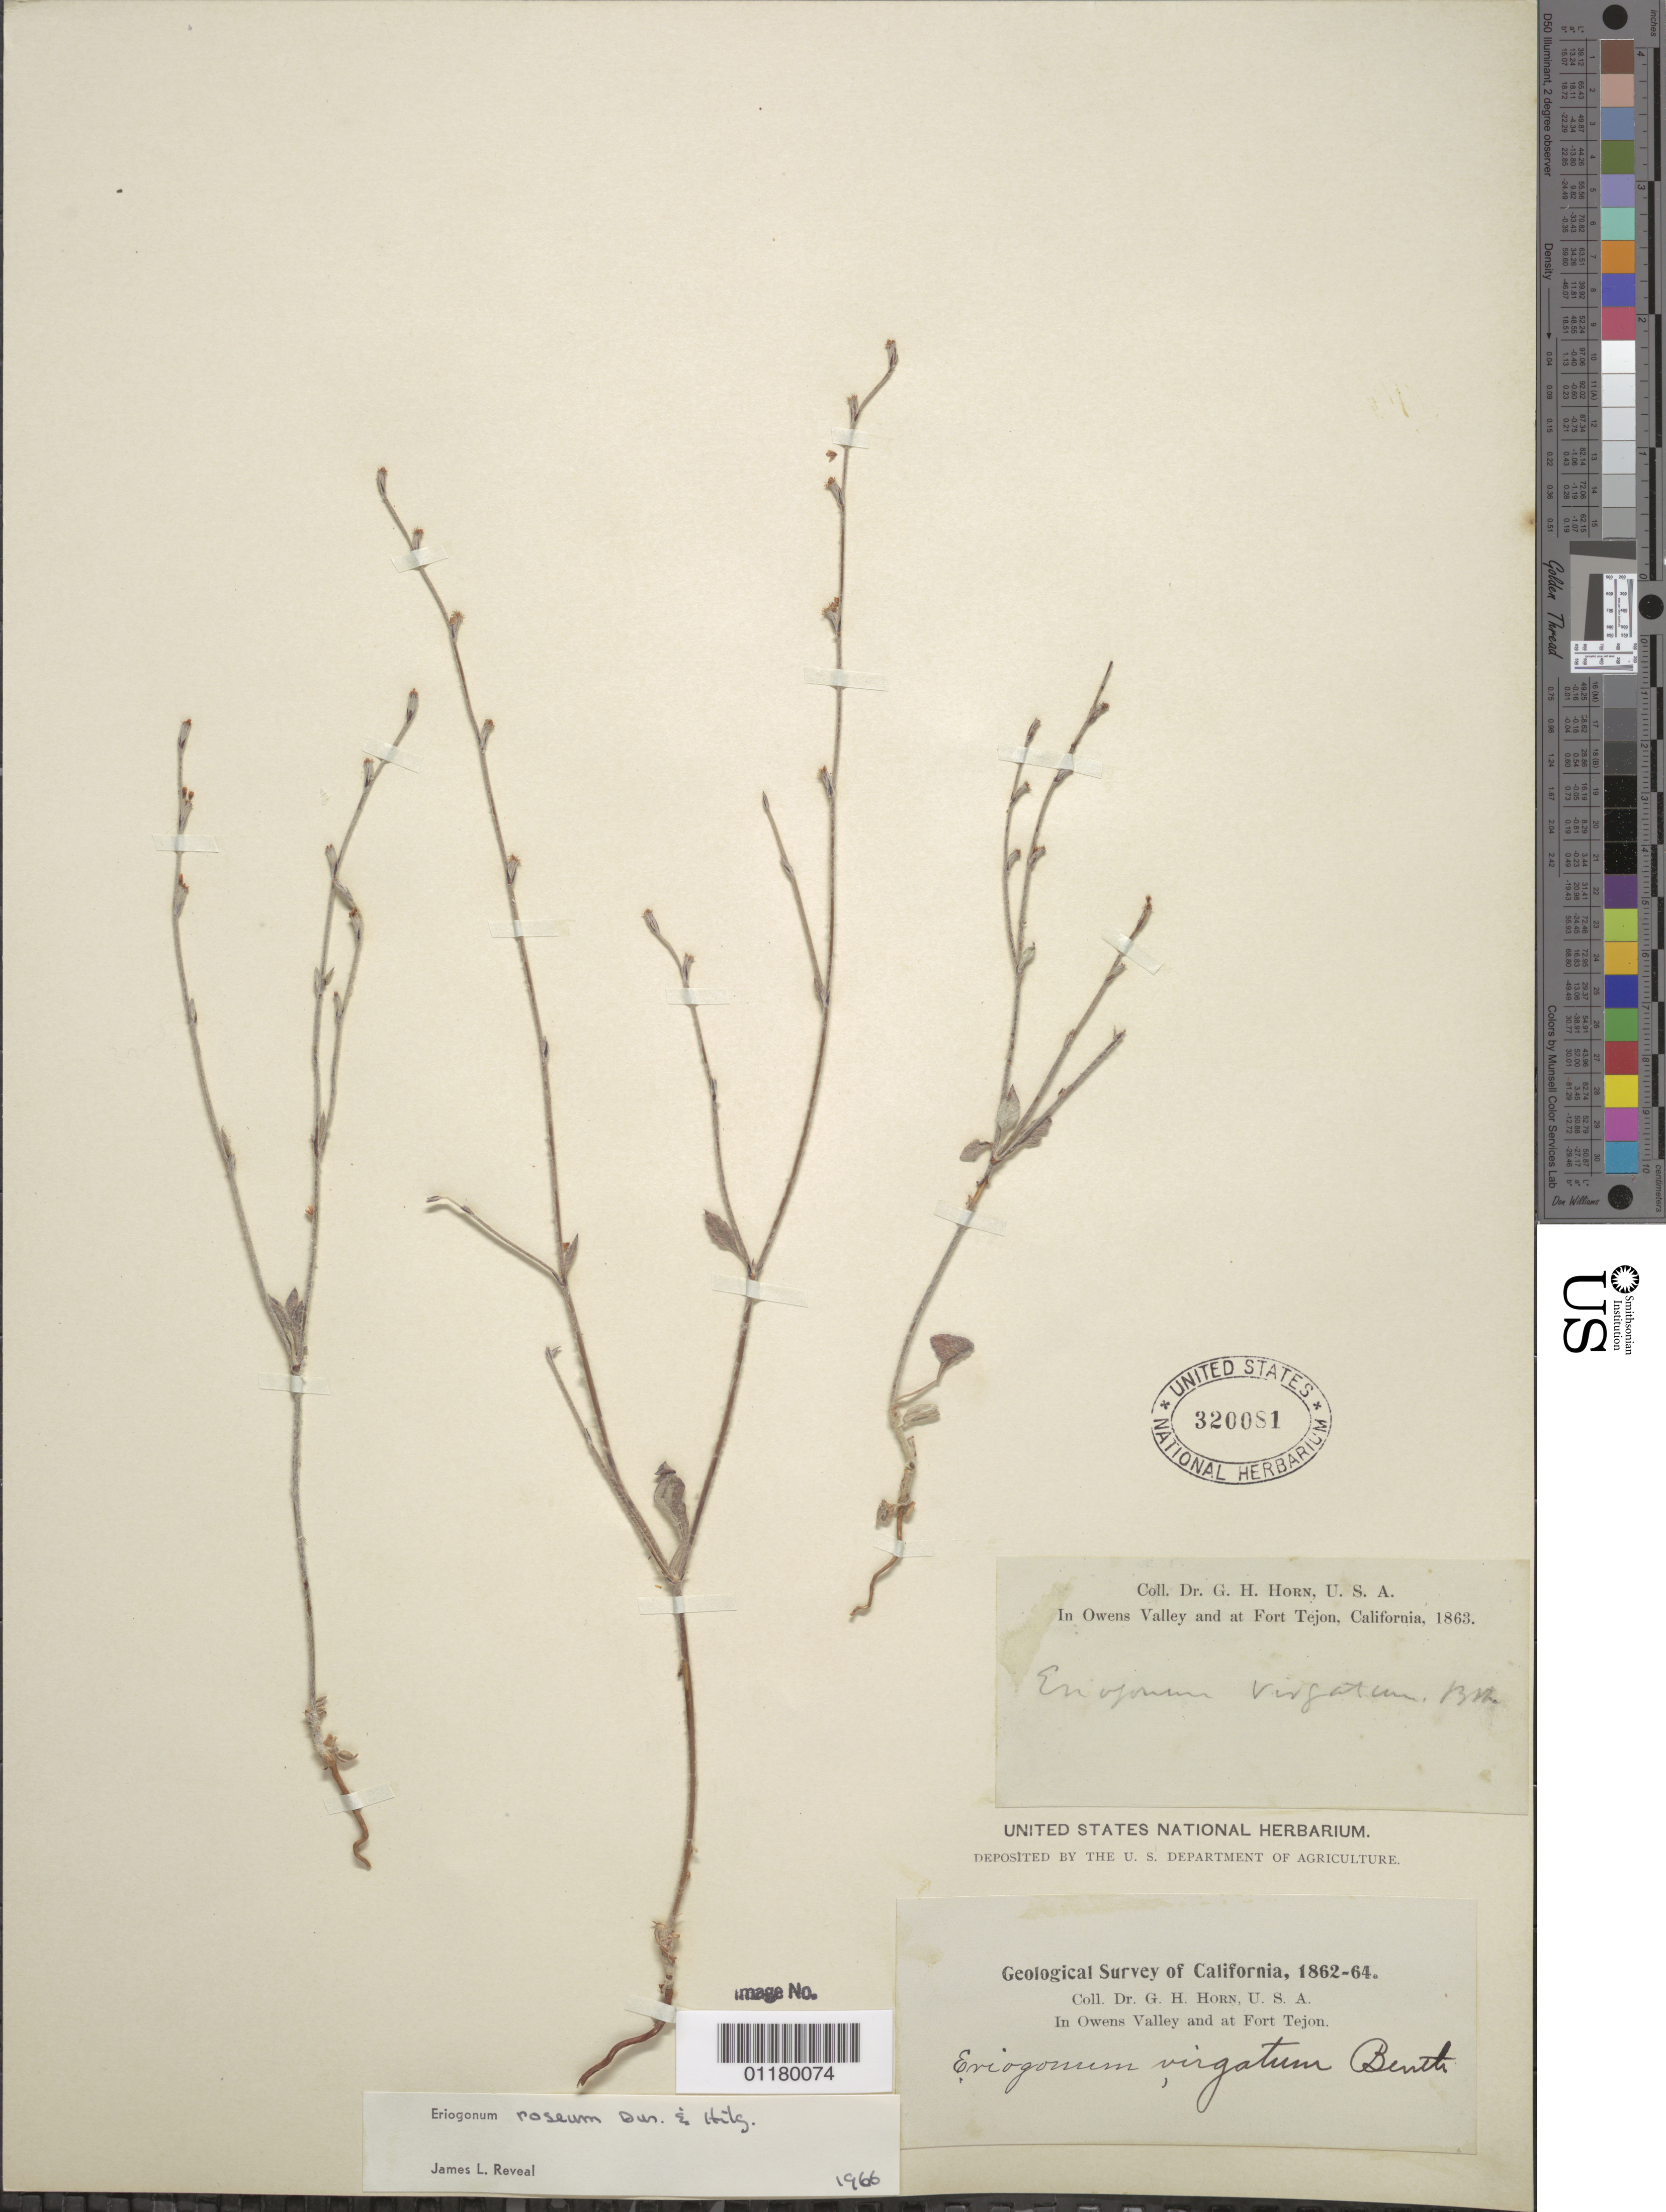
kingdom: Plantae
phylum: Tracheophyta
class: Magnoliopsida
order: Caryophyllales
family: Polygonaceae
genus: Eriogonum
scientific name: Eriogonum roseum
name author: Durand & Hilg.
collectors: G. Horn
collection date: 1862/1864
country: United States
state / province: California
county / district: Kern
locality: In Owens Valley and at Fort Tejon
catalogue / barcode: US 320081